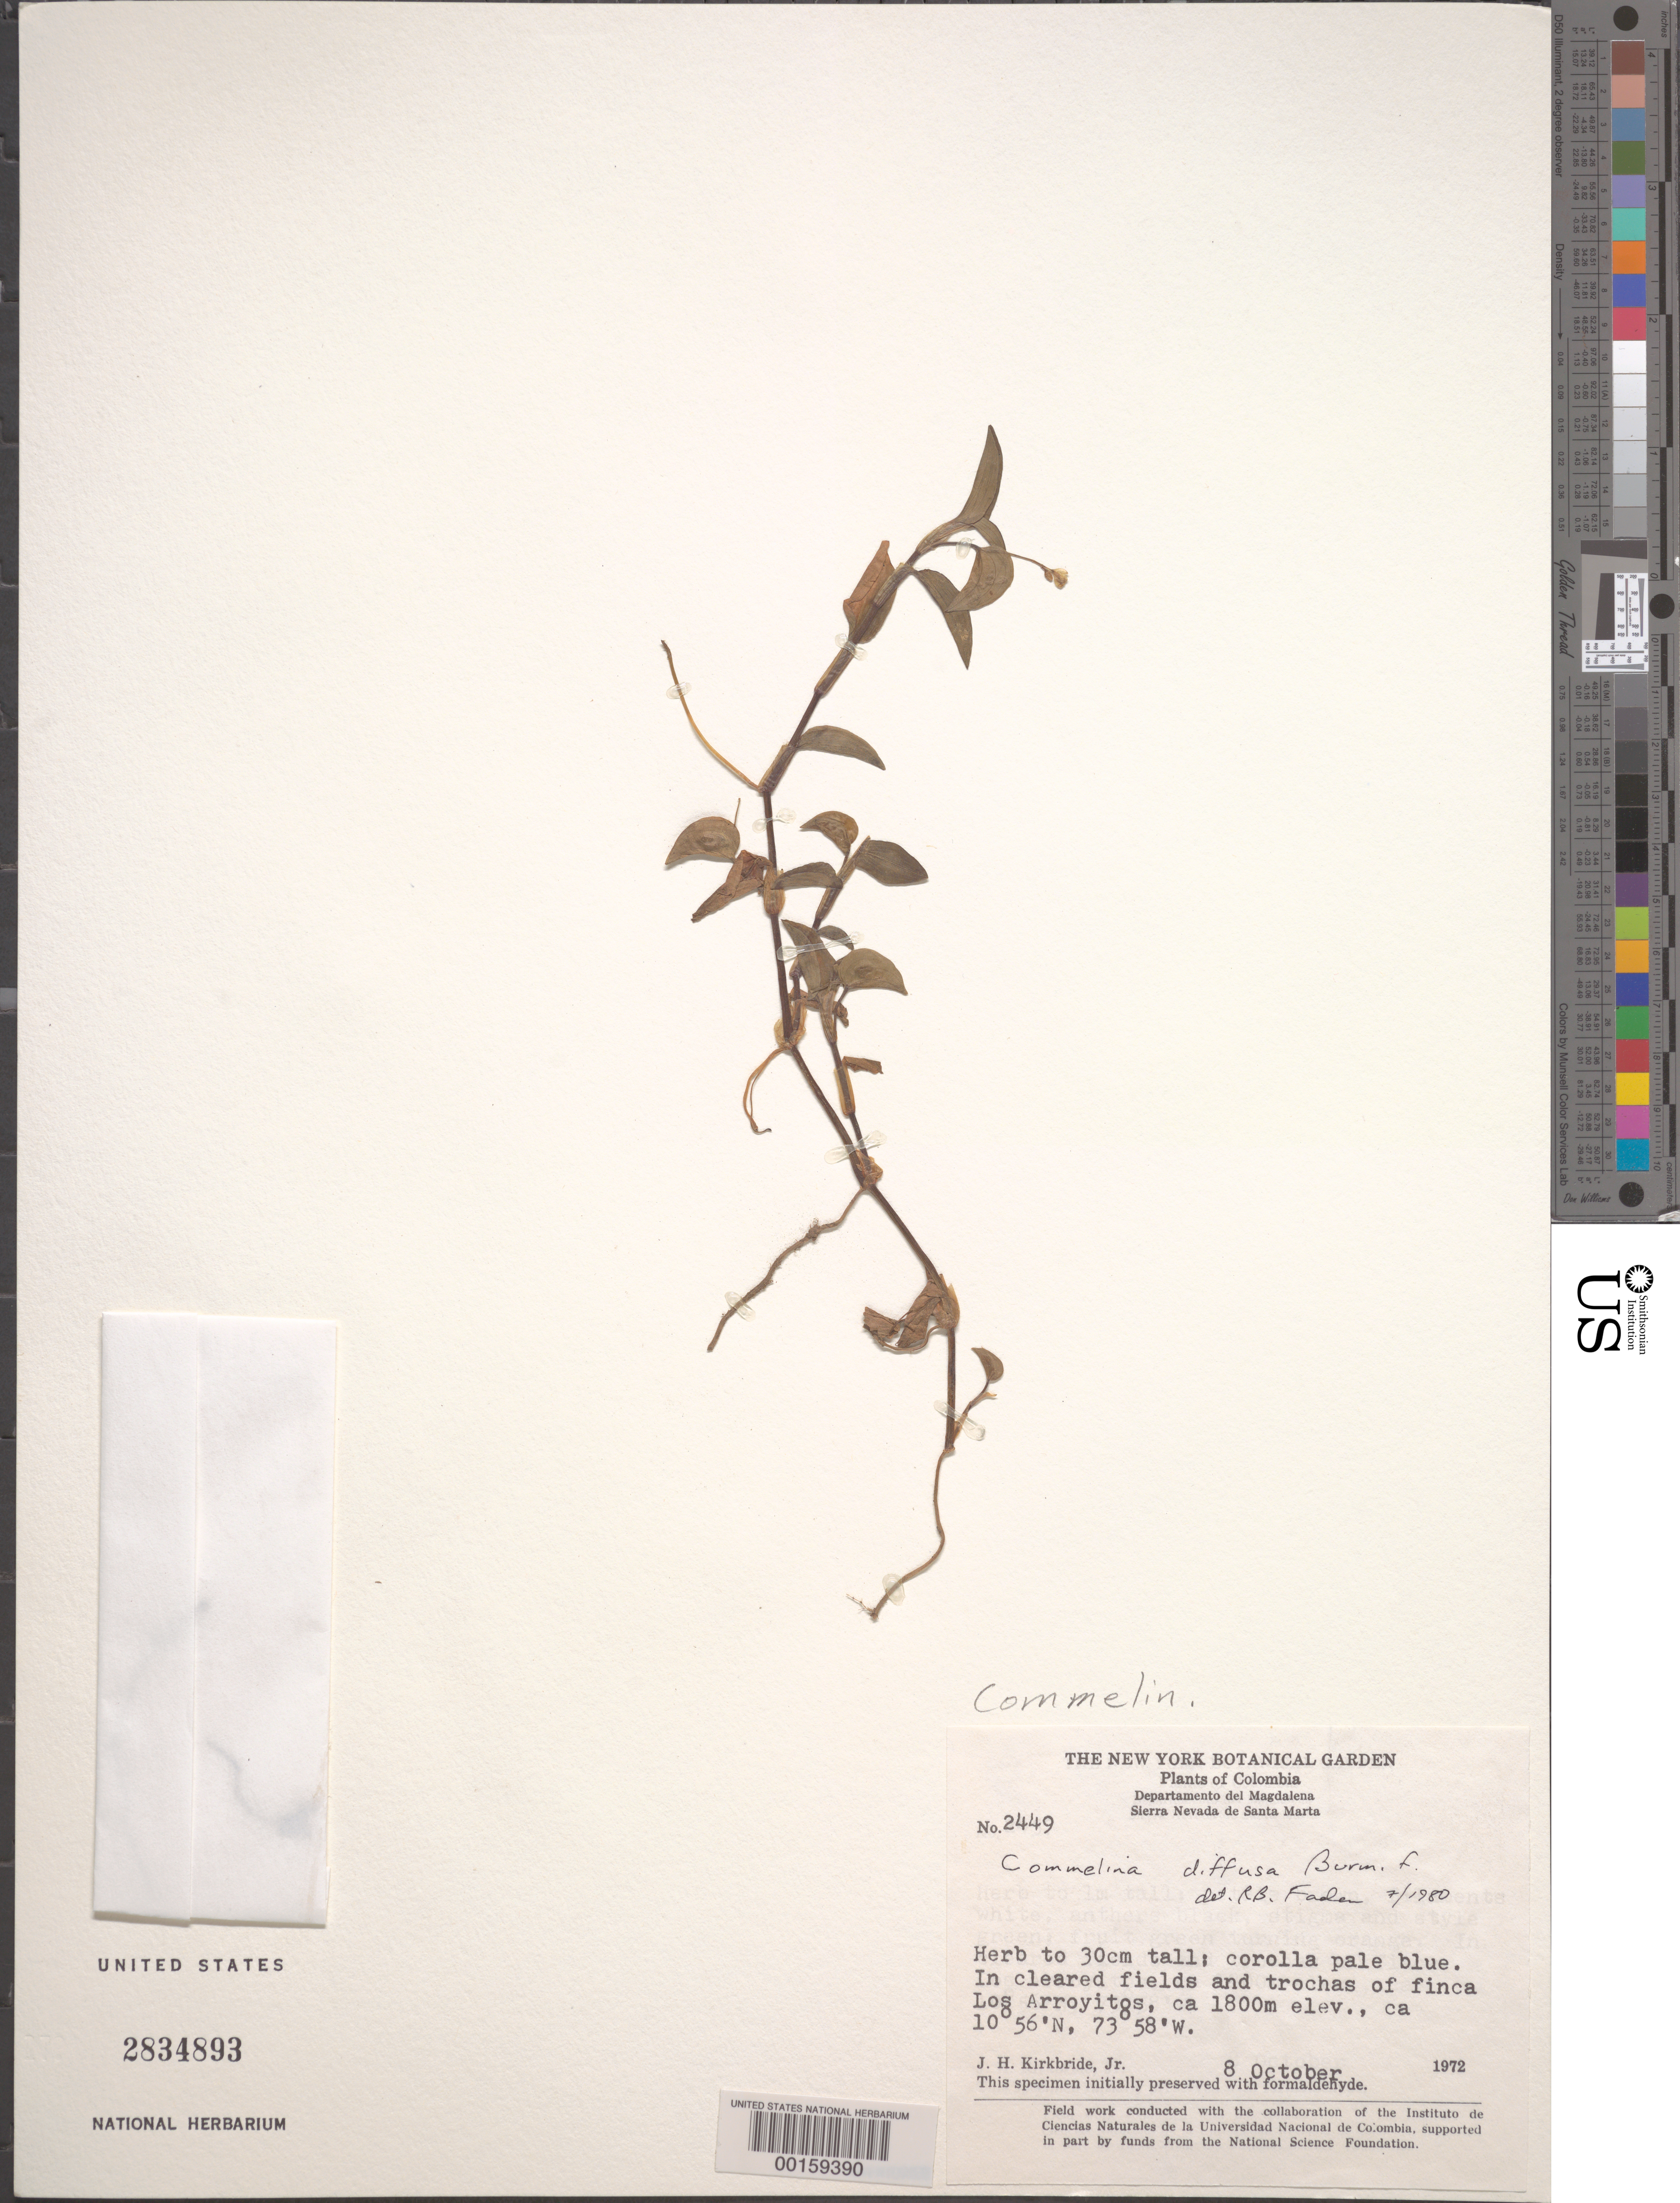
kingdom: Plantae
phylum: Tracheophyta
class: Liliopsida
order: Commelinales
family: Commelinaceae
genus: Commelina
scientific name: Commelina diffusa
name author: Burm. f.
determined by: Faden, Robert B., (US), Smithsonian Institution - National Museum of Natural History (UNITED STATES)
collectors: J. H. Kirkbride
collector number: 2449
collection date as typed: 08 Oct 1972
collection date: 1972-10-08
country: Colombia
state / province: Magdalena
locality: Finca los Arroyitos; Sierra Nevada de Santa Maria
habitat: Cleared fields and trochas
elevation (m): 1800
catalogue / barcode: US 2834893